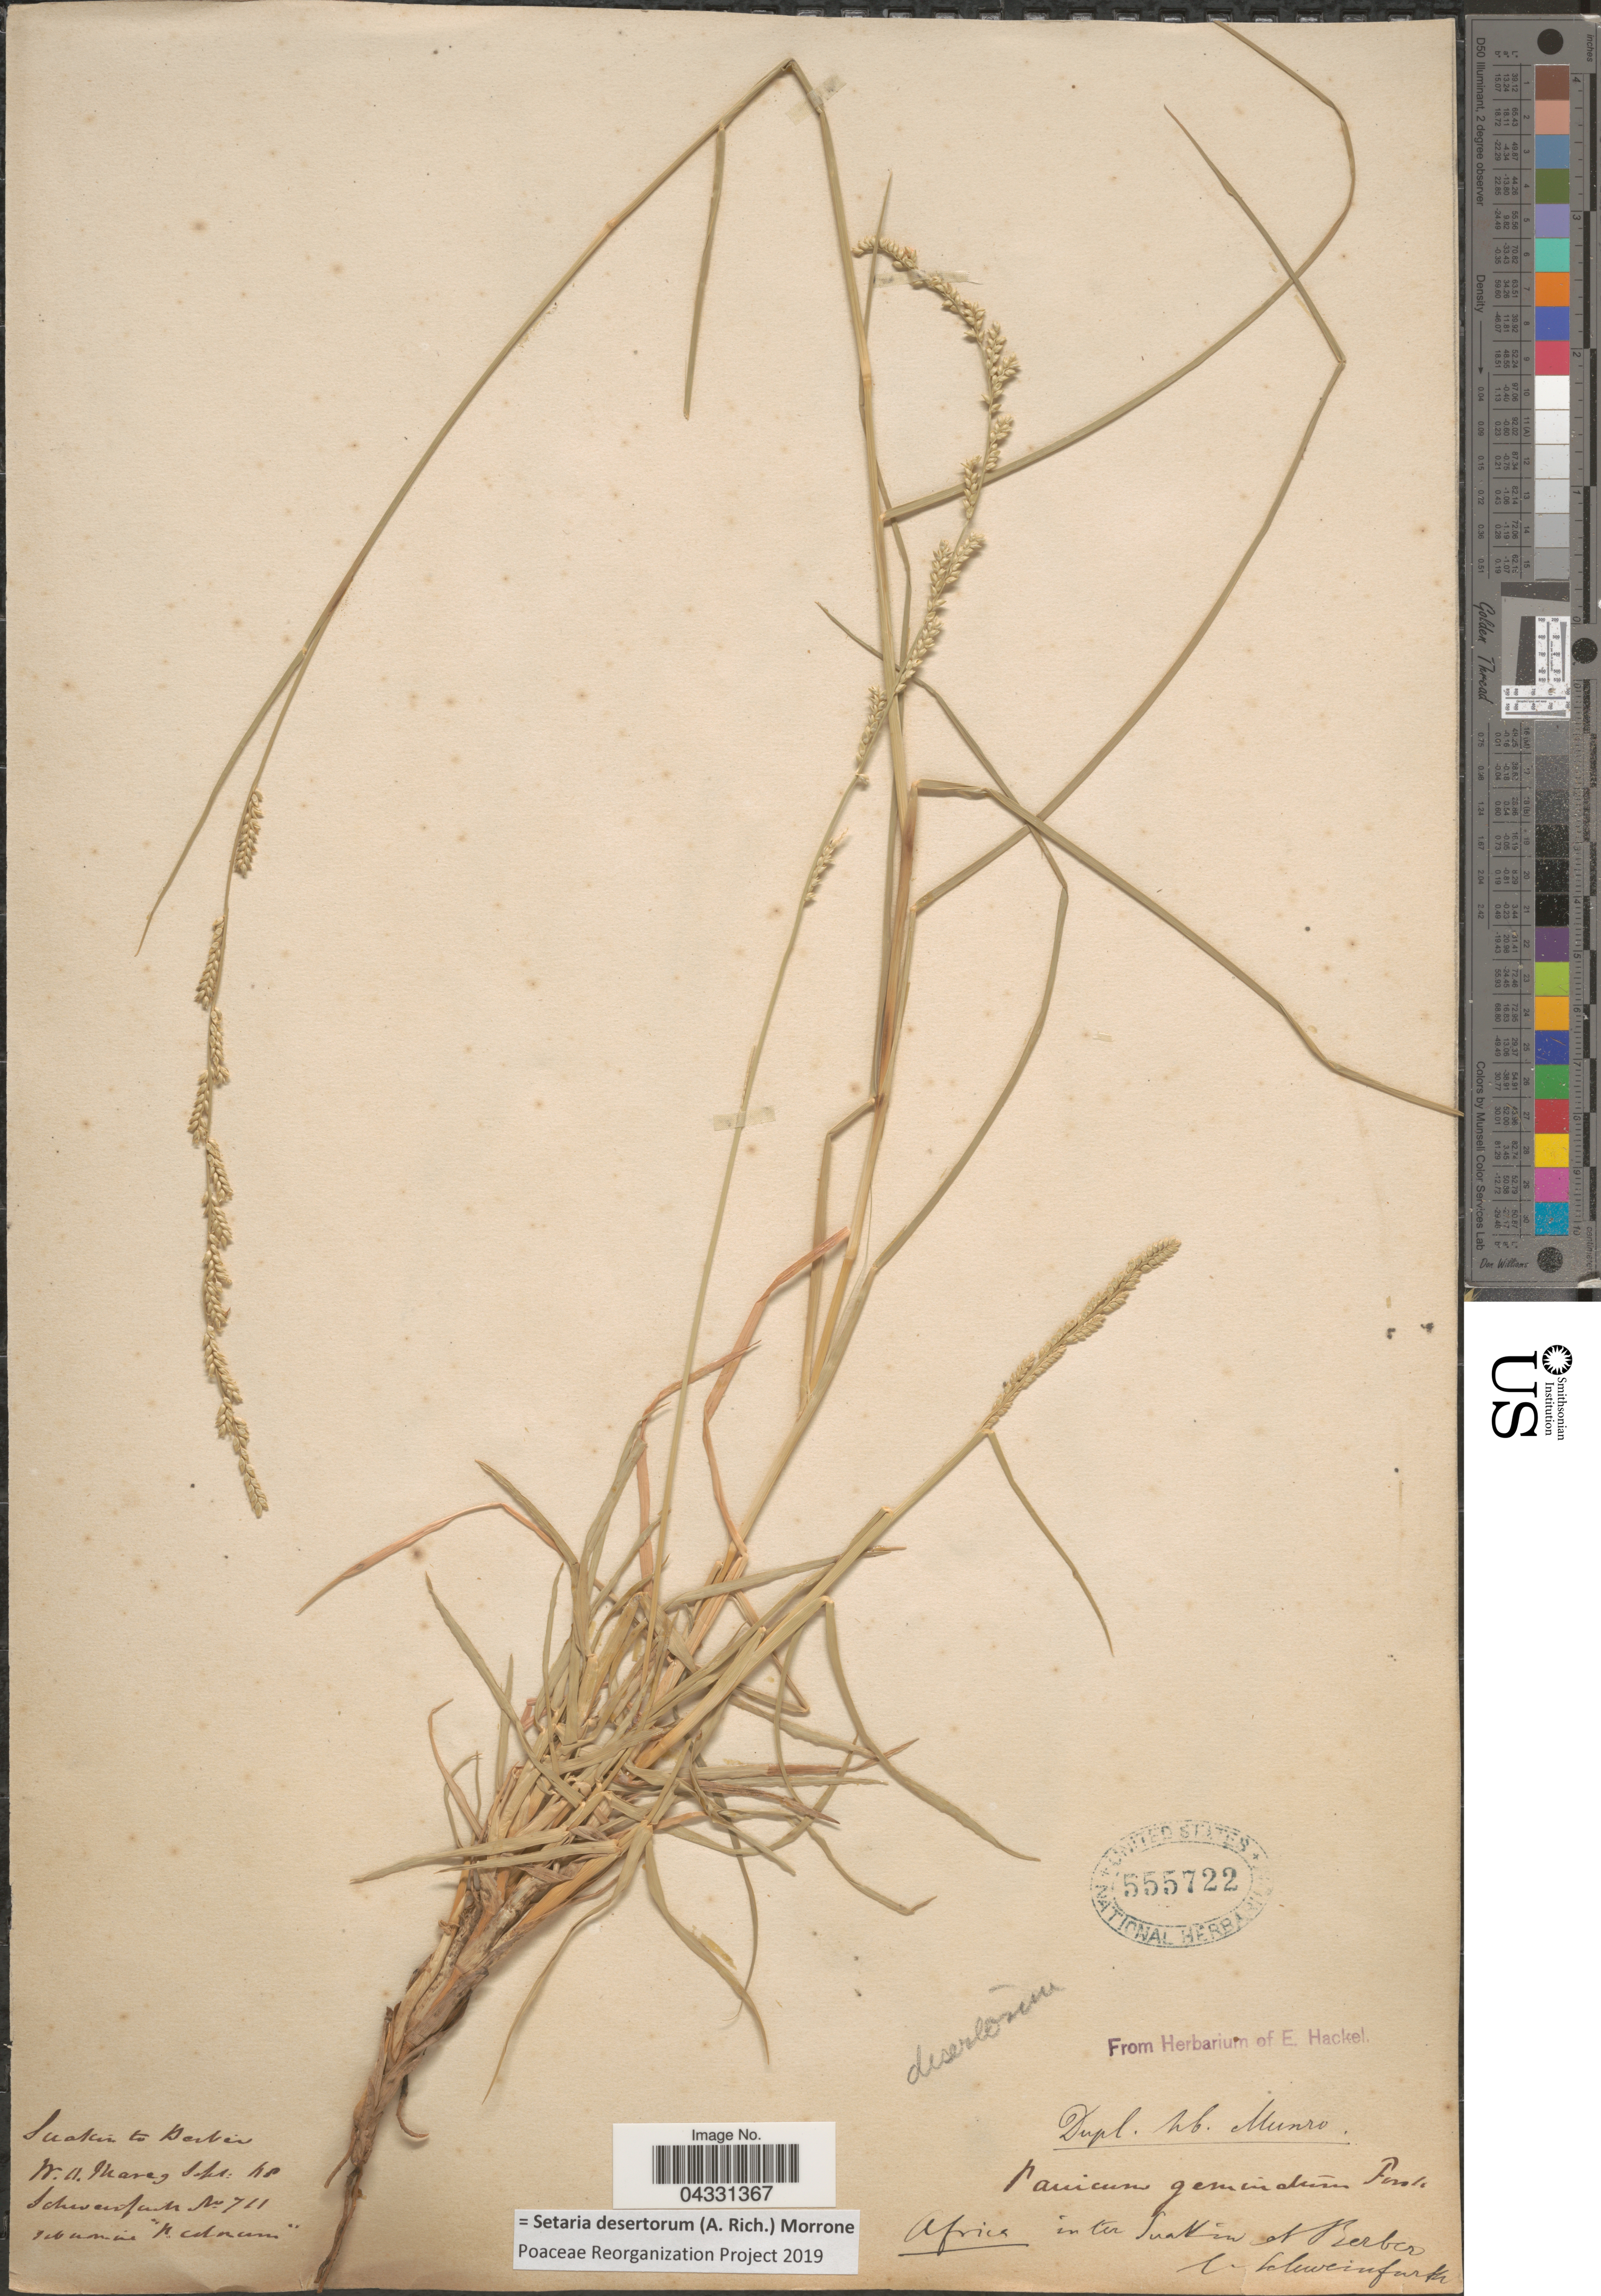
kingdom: Plantae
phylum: Tracheophyta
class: Liliopsida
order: Poales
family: Poaceae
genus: Setaria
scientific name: Setaria desertorum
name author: (A. Rich.) Morrone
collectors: C. Schweinfurth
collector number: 711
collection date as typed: Transcribed d/m/y: /9/48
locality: Africa. Inter Suakin of Berber. [interpreted] W.A. Mareg. [interpreted]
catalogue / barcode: US 555722